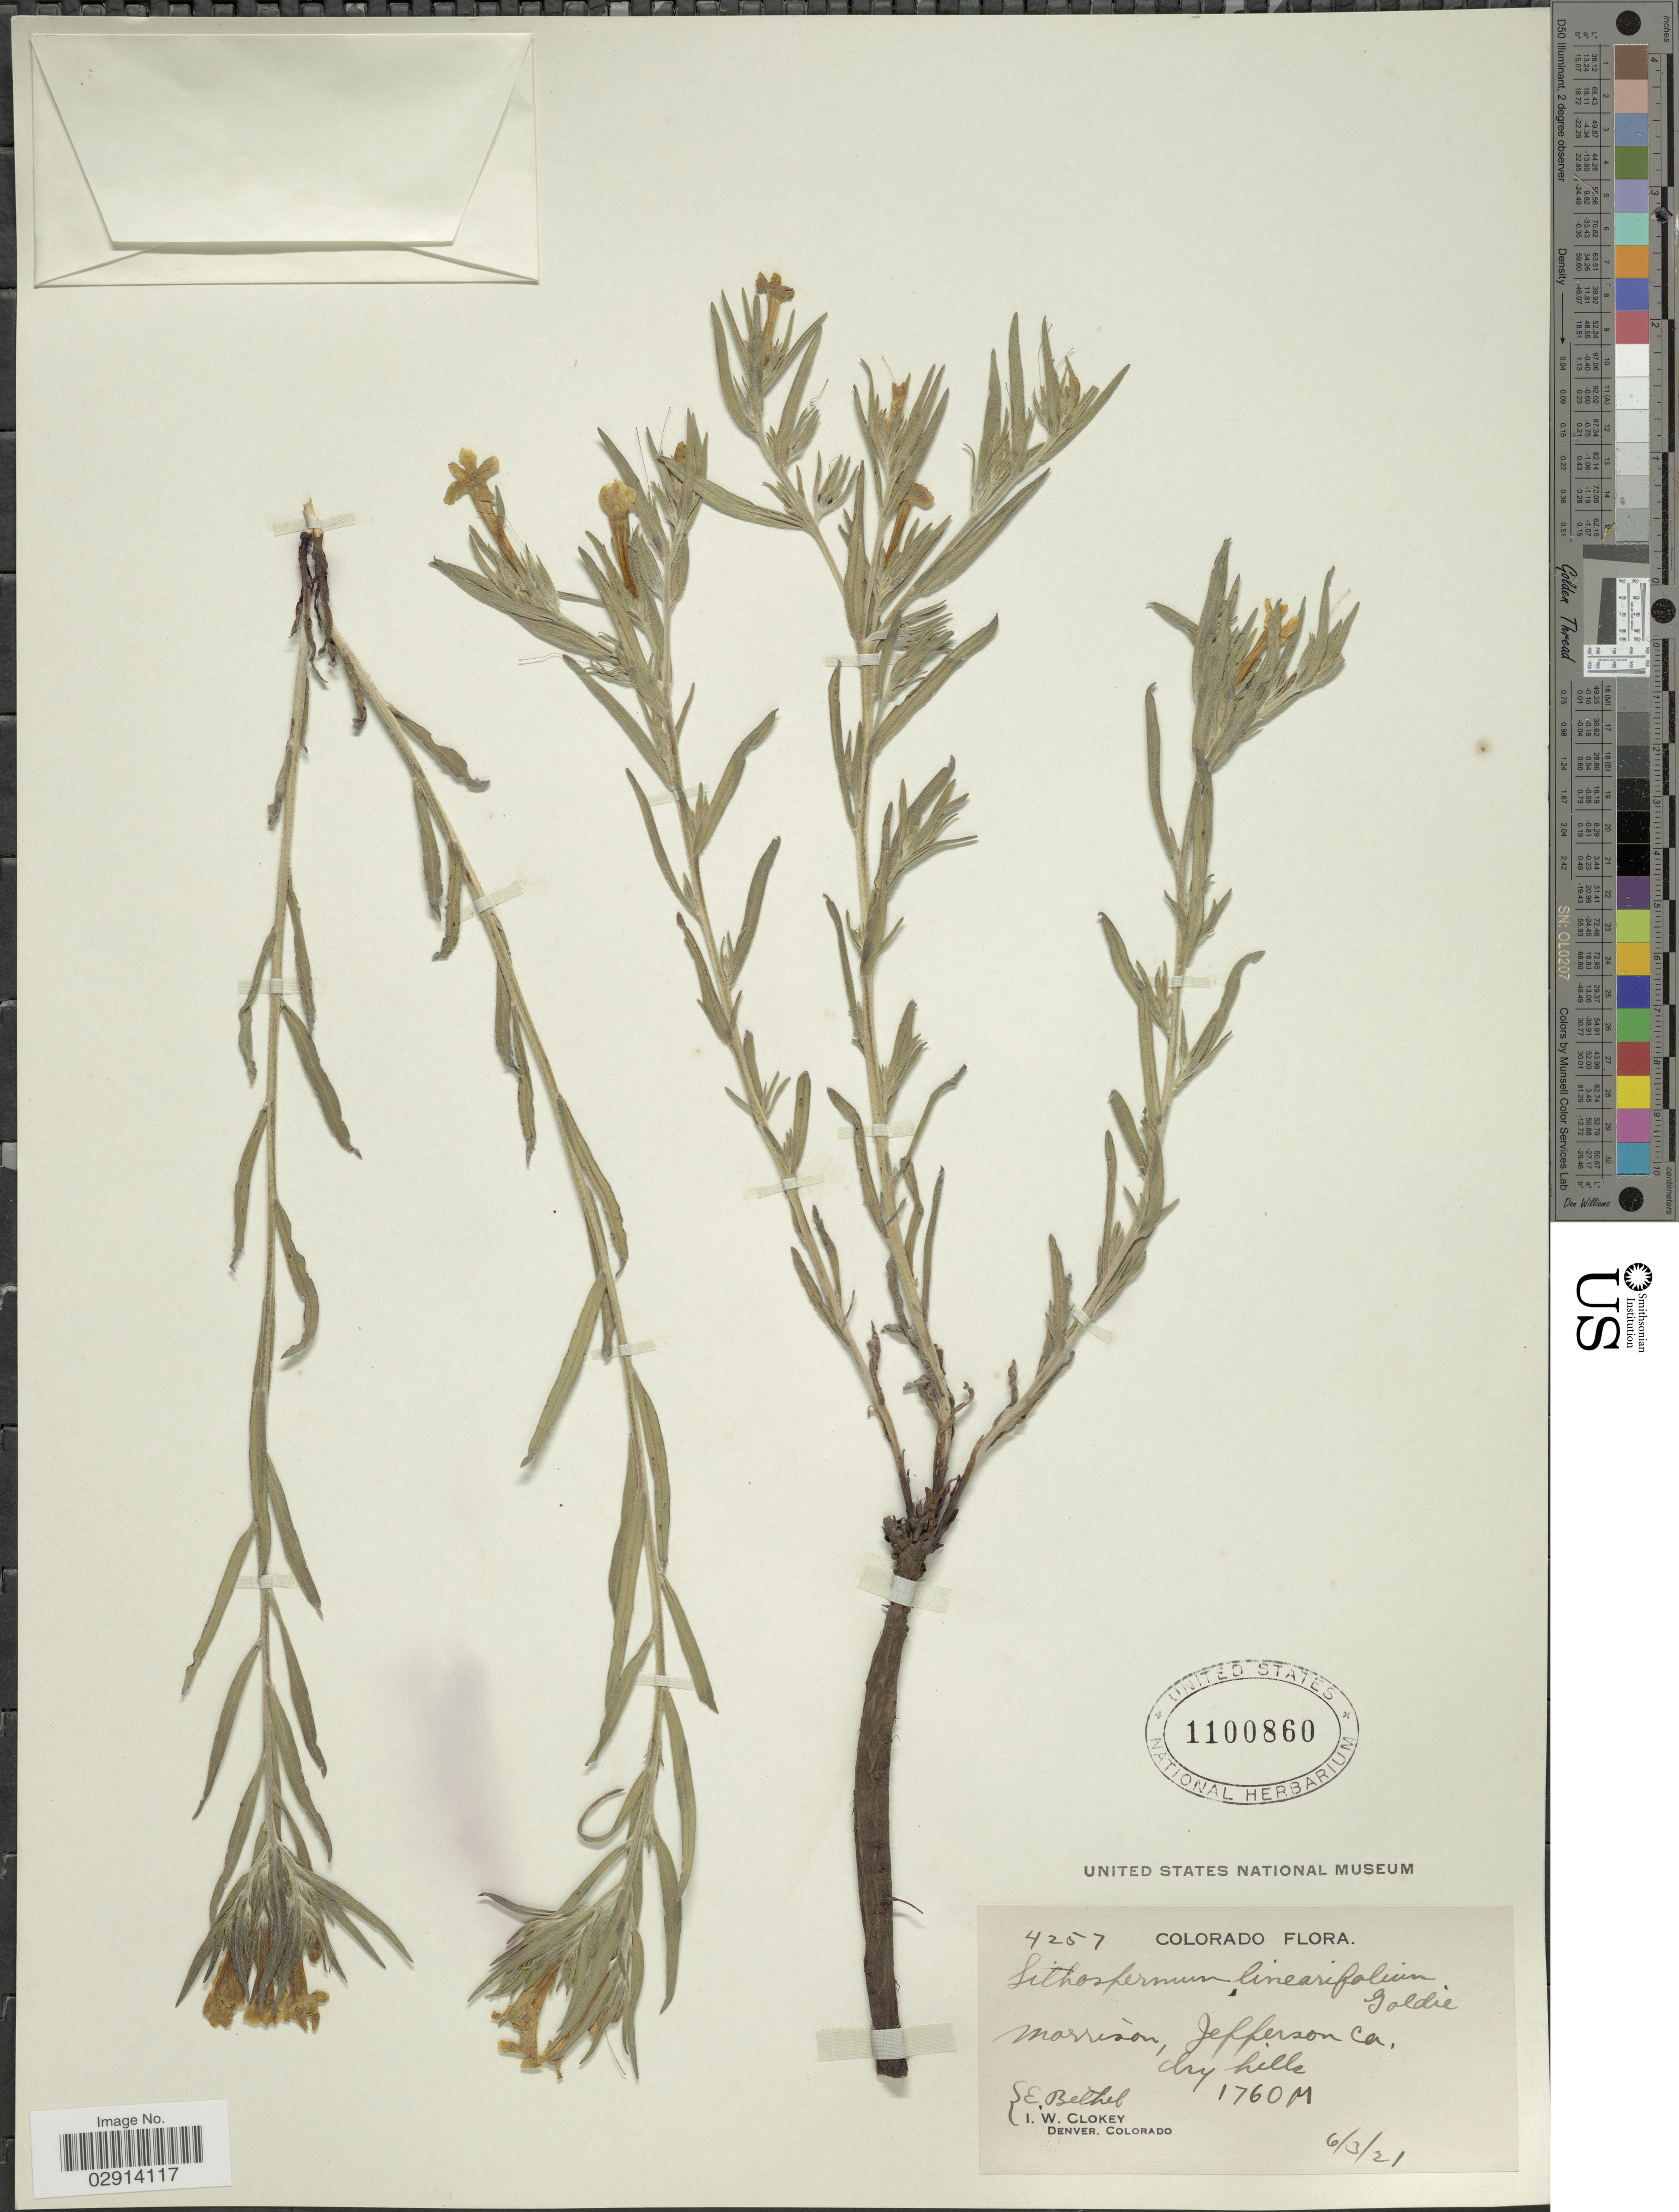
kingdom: Plantae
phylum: Tracheophyta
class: Magnoliopsida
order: Boraginales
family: Boraginaceae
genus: Lithospermum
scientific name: Lithospermum incisum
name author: Lehm.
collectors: I. W. Clokey & E. Bethel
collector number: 4257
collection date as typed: Transcribed d/m/y: 3/6/21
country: United States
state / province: Colorado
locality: Marrison, Jefferson Co.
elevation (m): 1760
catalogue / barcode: US 1100860